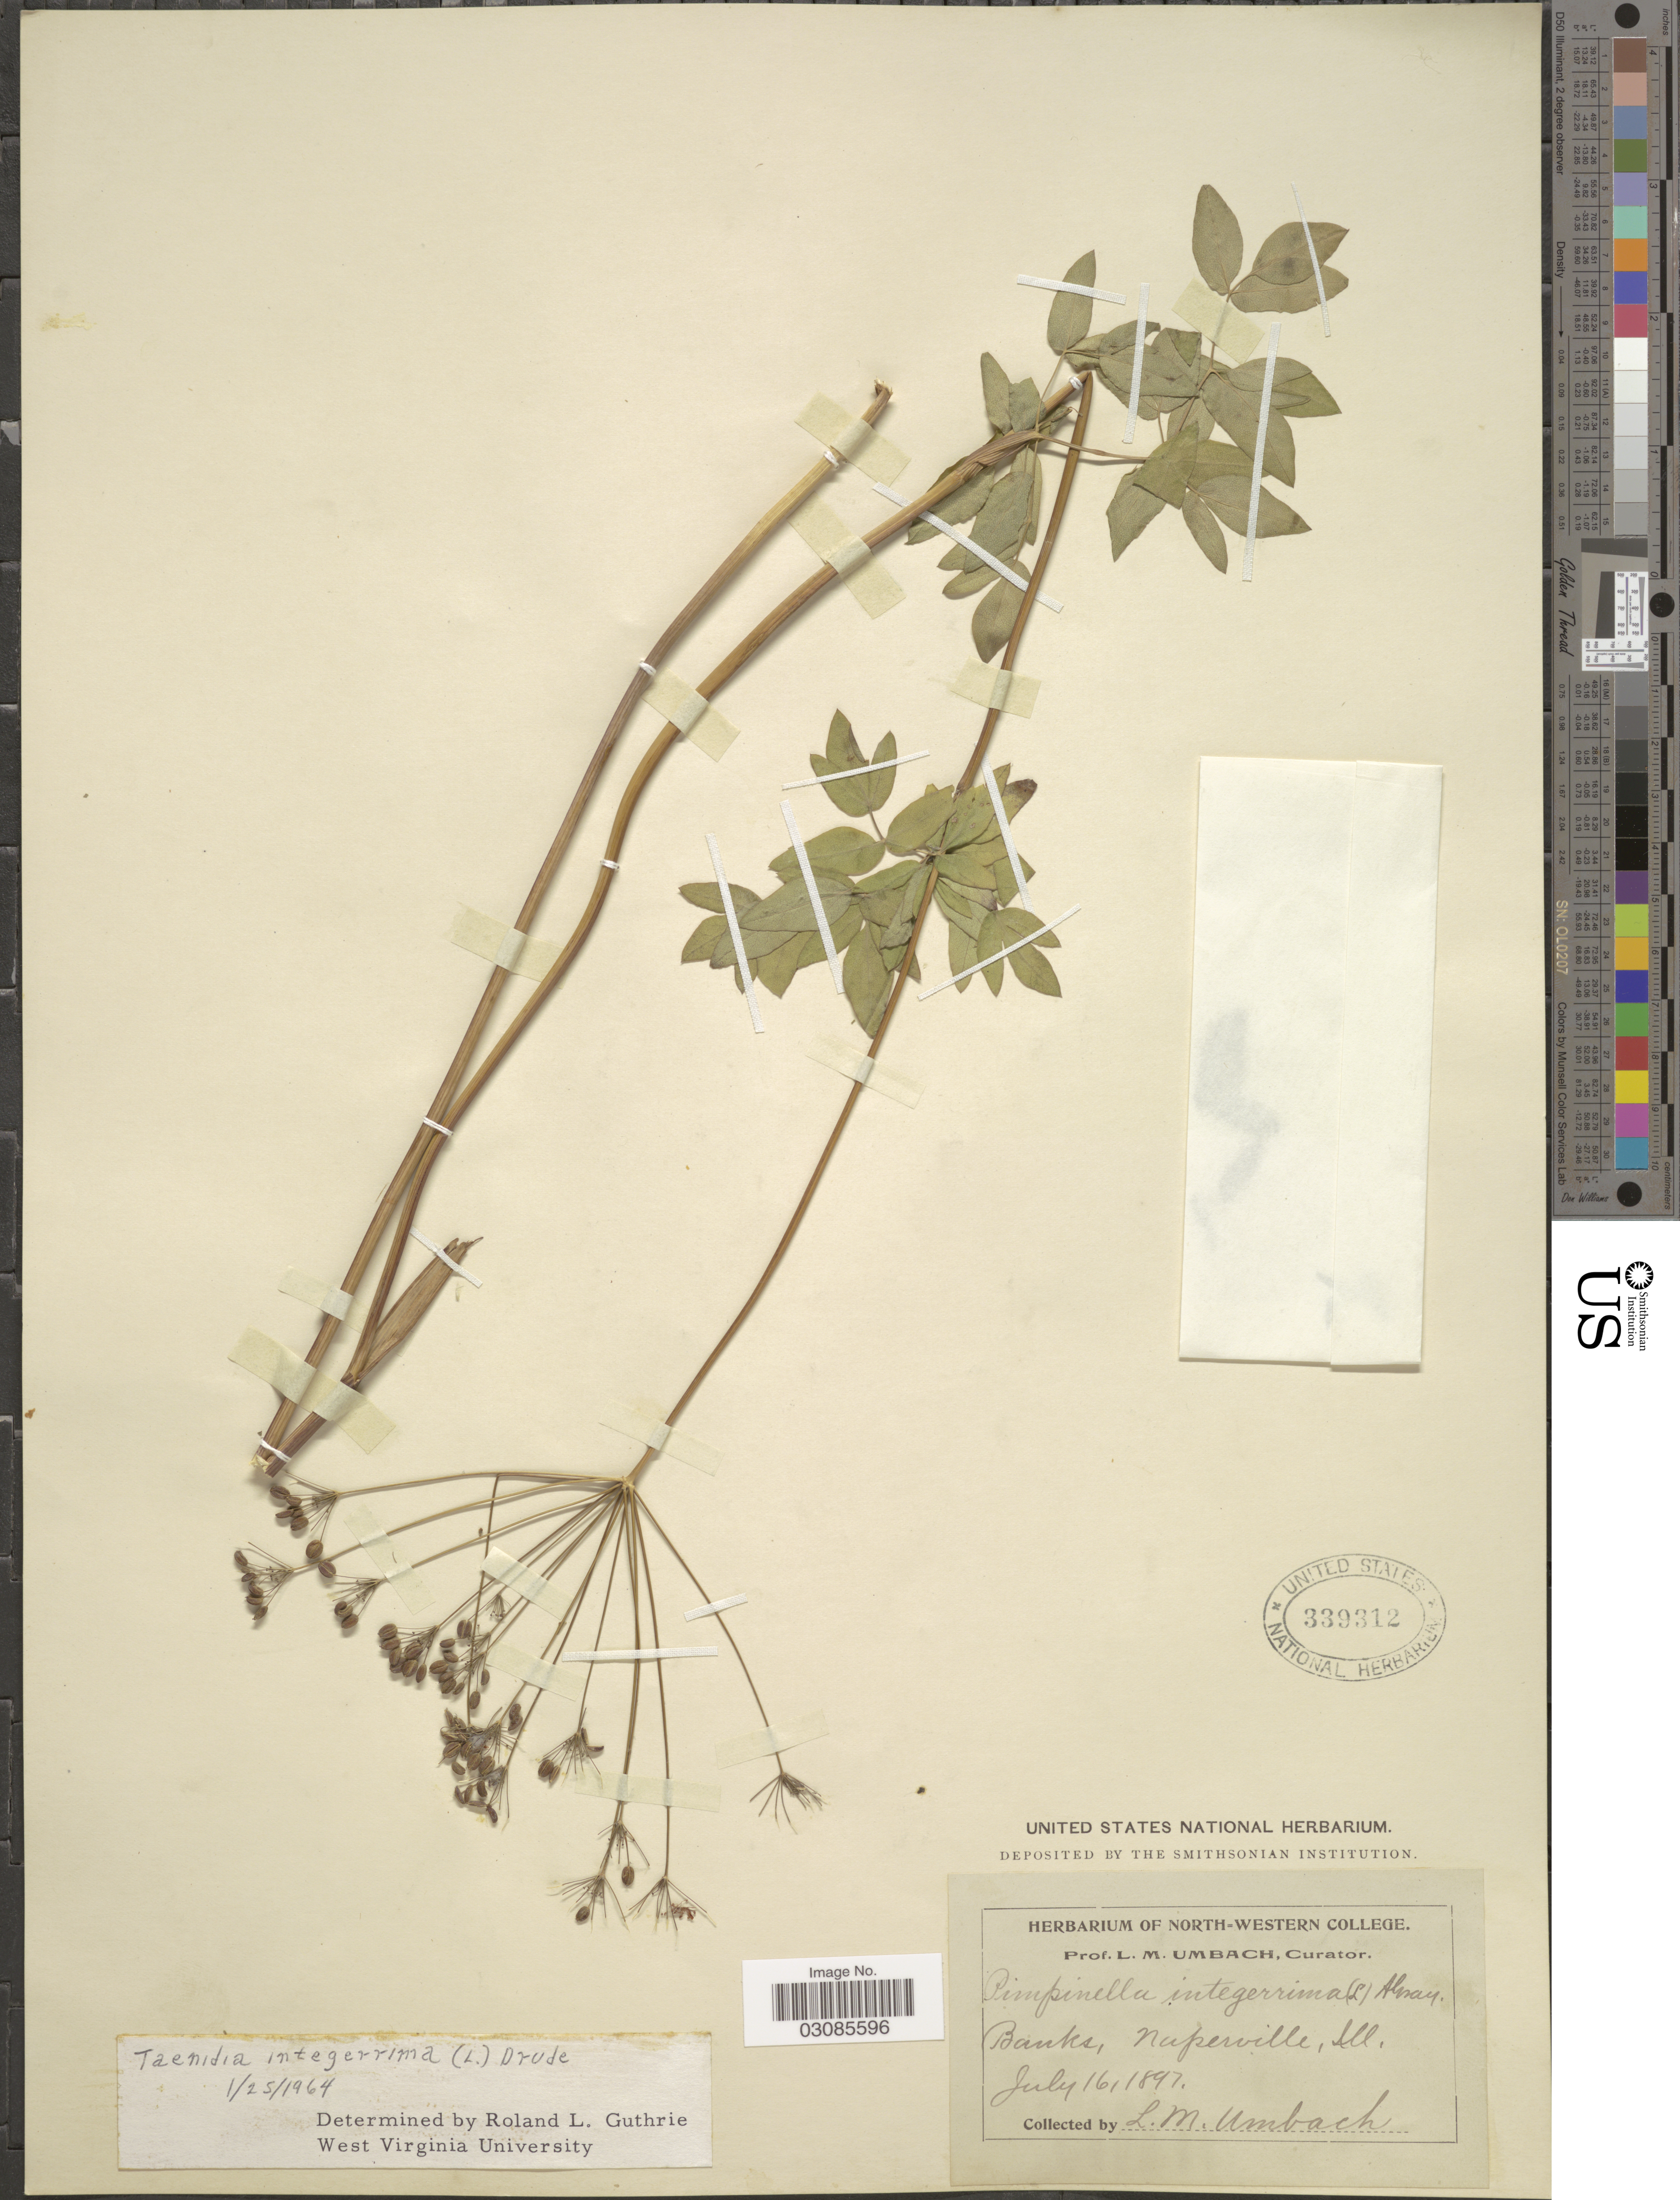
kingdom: Plantae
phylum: Tracheophyta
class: Magnoliopsida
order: Apiales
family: Apiaceae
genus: Taenidia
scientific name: Taenidia integerrima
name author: (L.) Drude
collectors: L. M. Umbach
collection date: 1897-07-16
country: United States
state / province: Illinois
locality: Banks, Naperville, Ill.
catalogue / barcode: US 339312